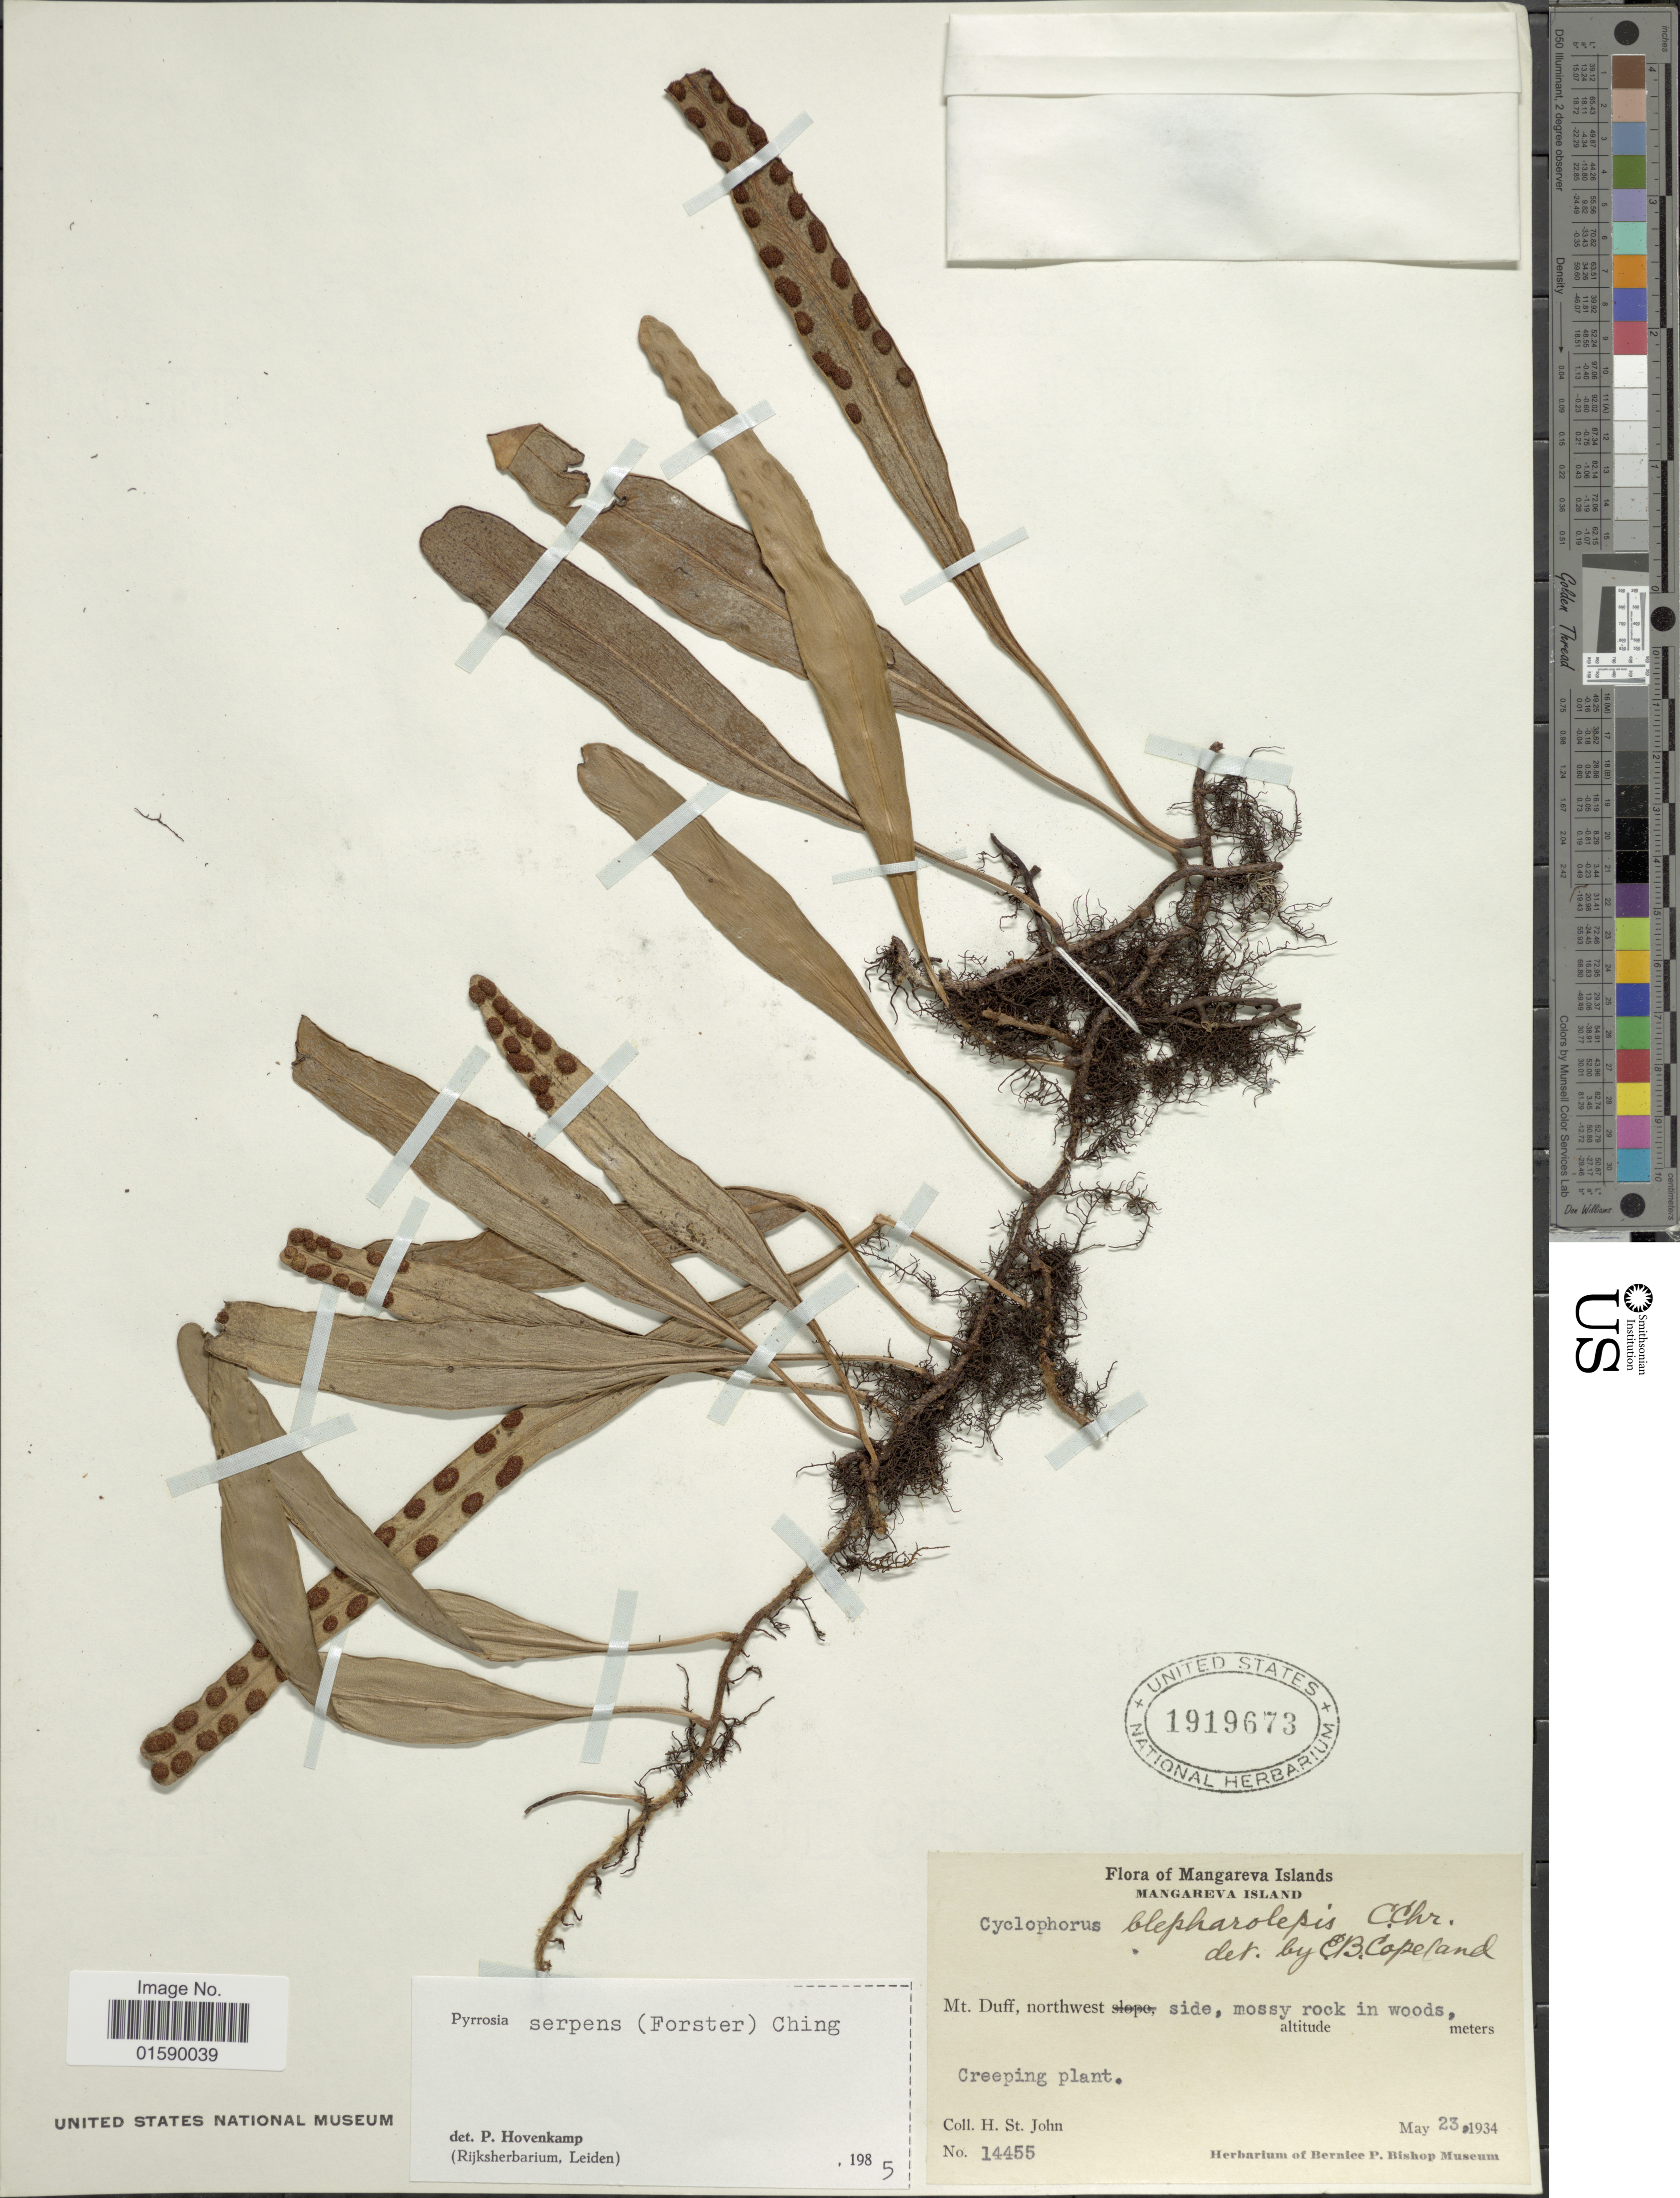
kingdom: Plantae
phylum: Tracheophyta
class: Polypodiopsida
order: Polypodiales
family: Polypodiaceae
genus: Pyrrosia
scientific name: Pyrrosia serpens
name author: Ching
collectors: H. St. John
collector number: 14455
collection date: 1934-05-23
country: French Polynesia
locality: Mangareva Islands, Mangareva Island, Mt. Duff, northwest side.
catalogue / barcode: US 1919673